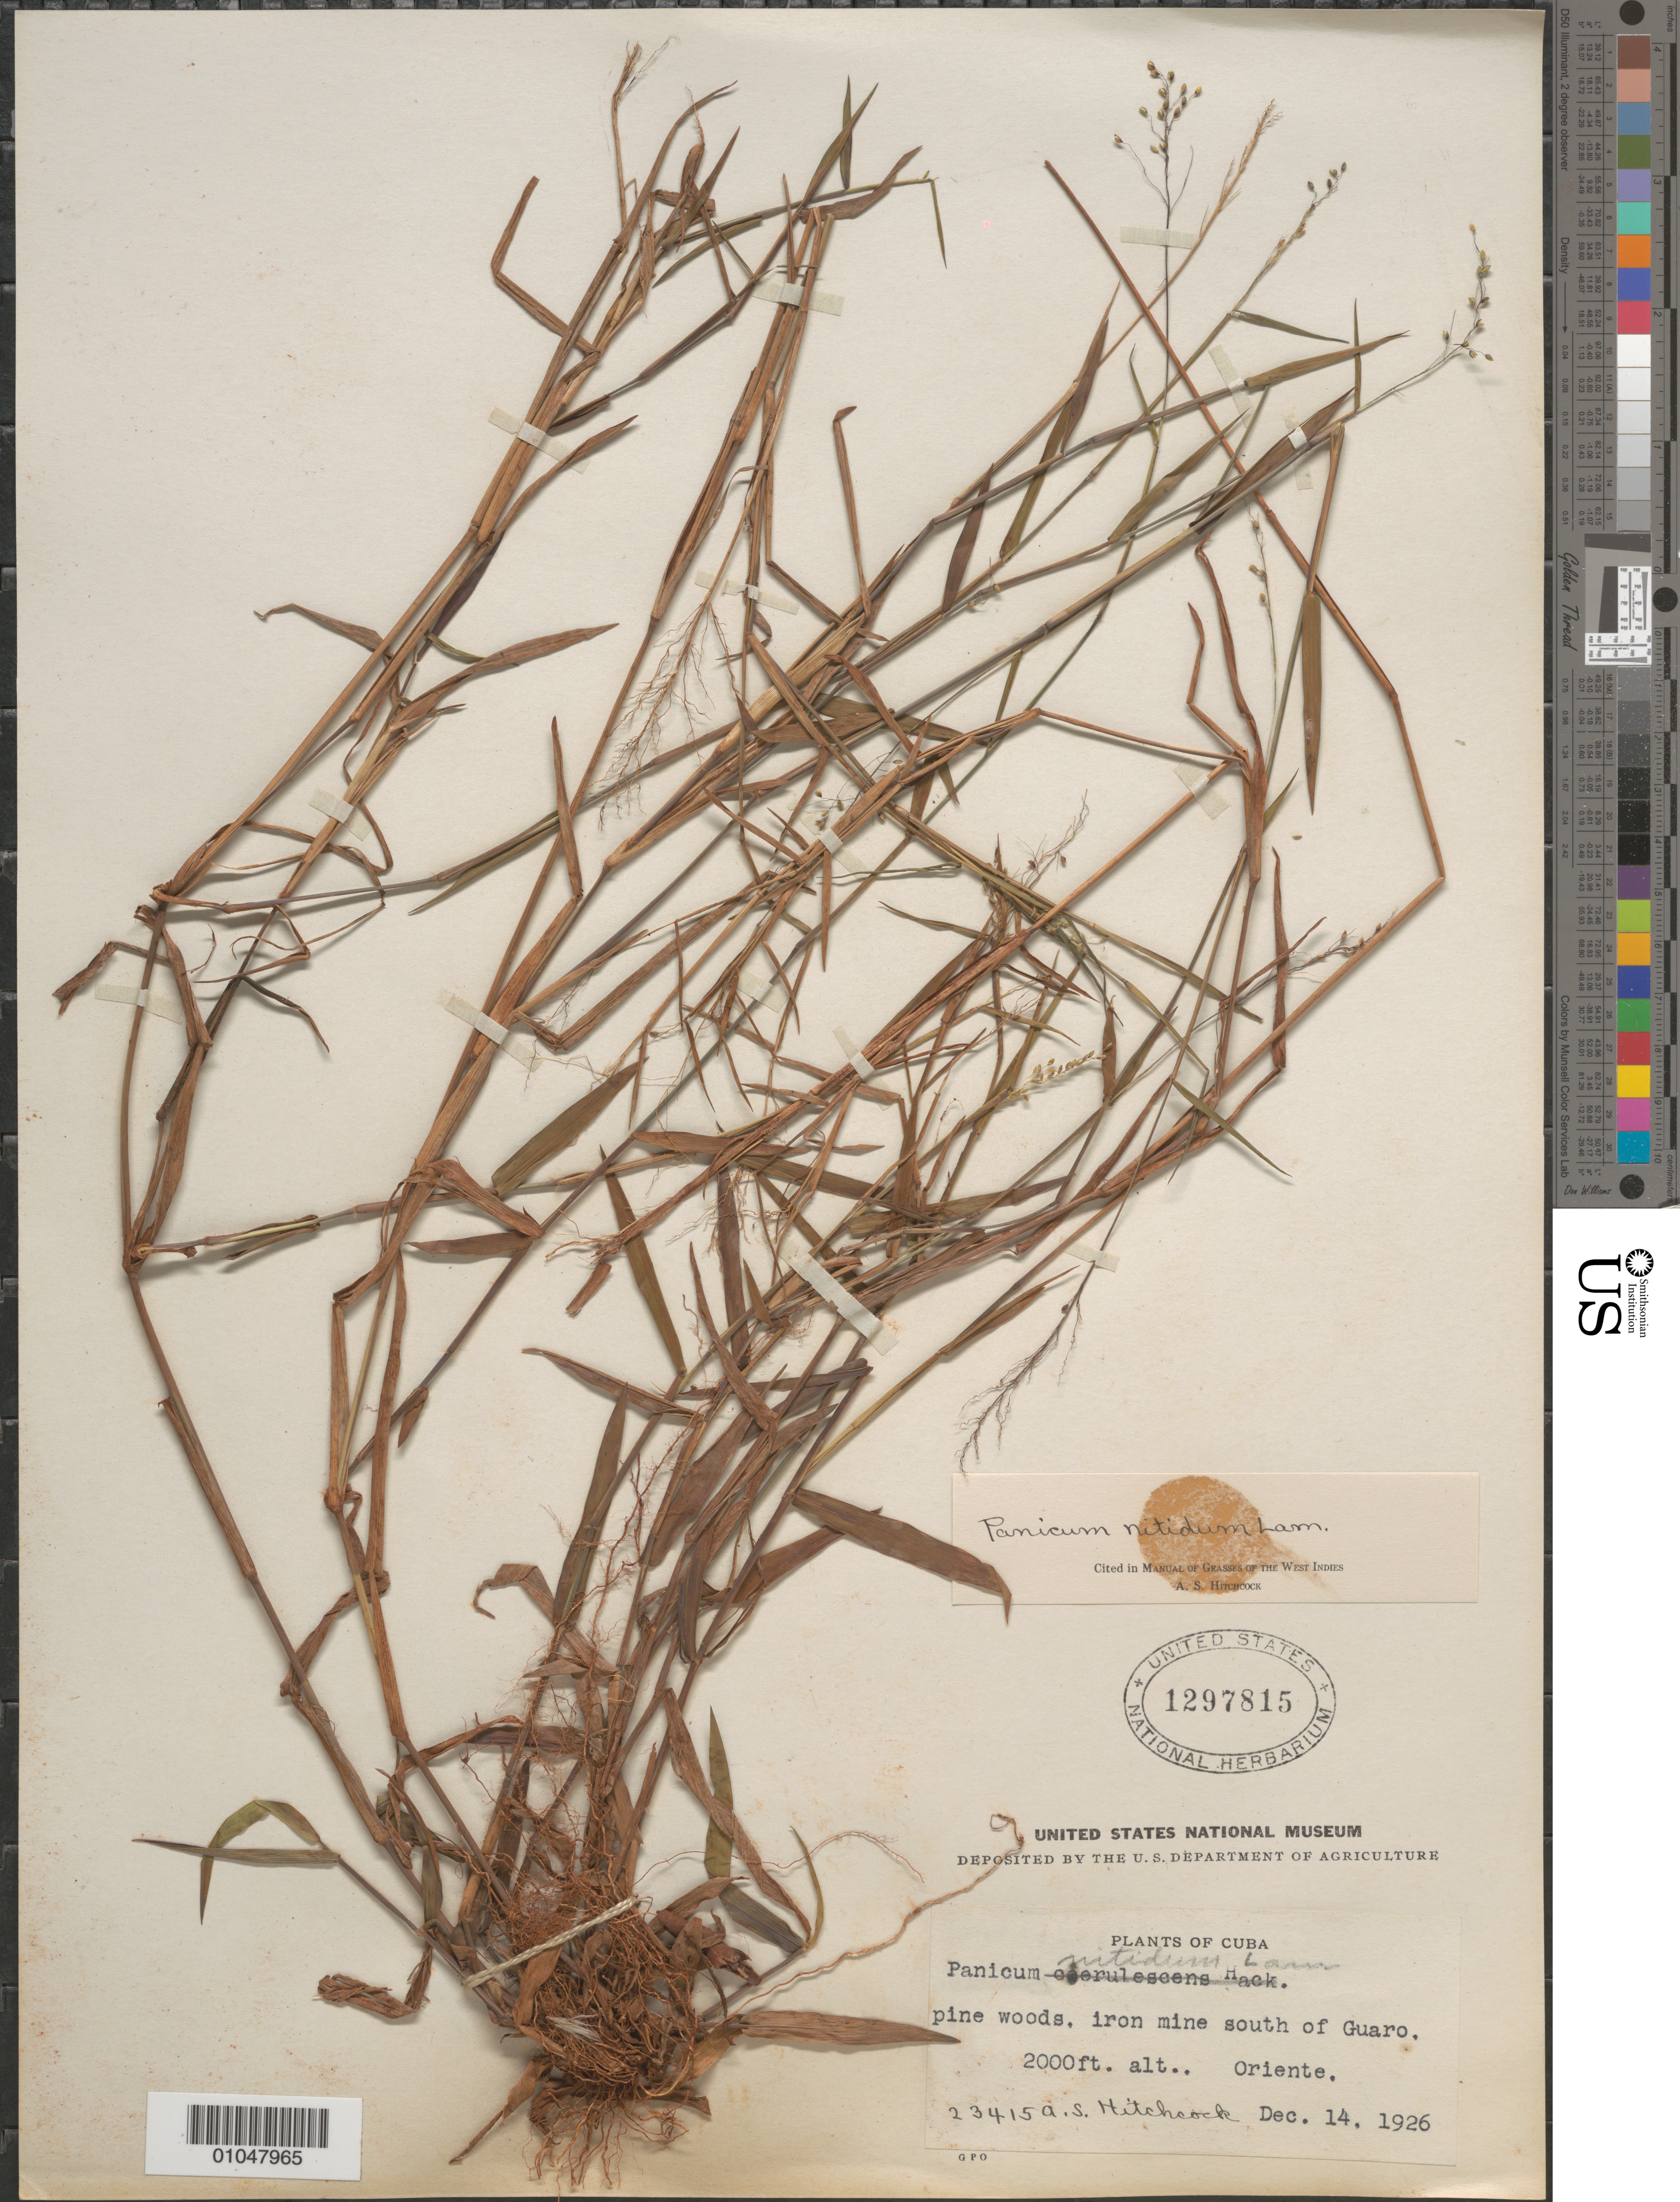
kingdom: Plantae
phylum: Tracheophyta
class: Liliopsida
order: Poales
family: Poaceae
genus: Panicum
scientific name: Panicum nitidum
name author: Lam.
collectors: A. S. Hitchcock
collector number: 23415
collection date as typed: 14 Dec 1926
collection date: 1926-12-14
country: Cuba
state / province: Oriente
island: Cuba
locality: Pine woods, iron mine S of Guaro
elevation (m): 610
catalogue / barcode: US 1297815